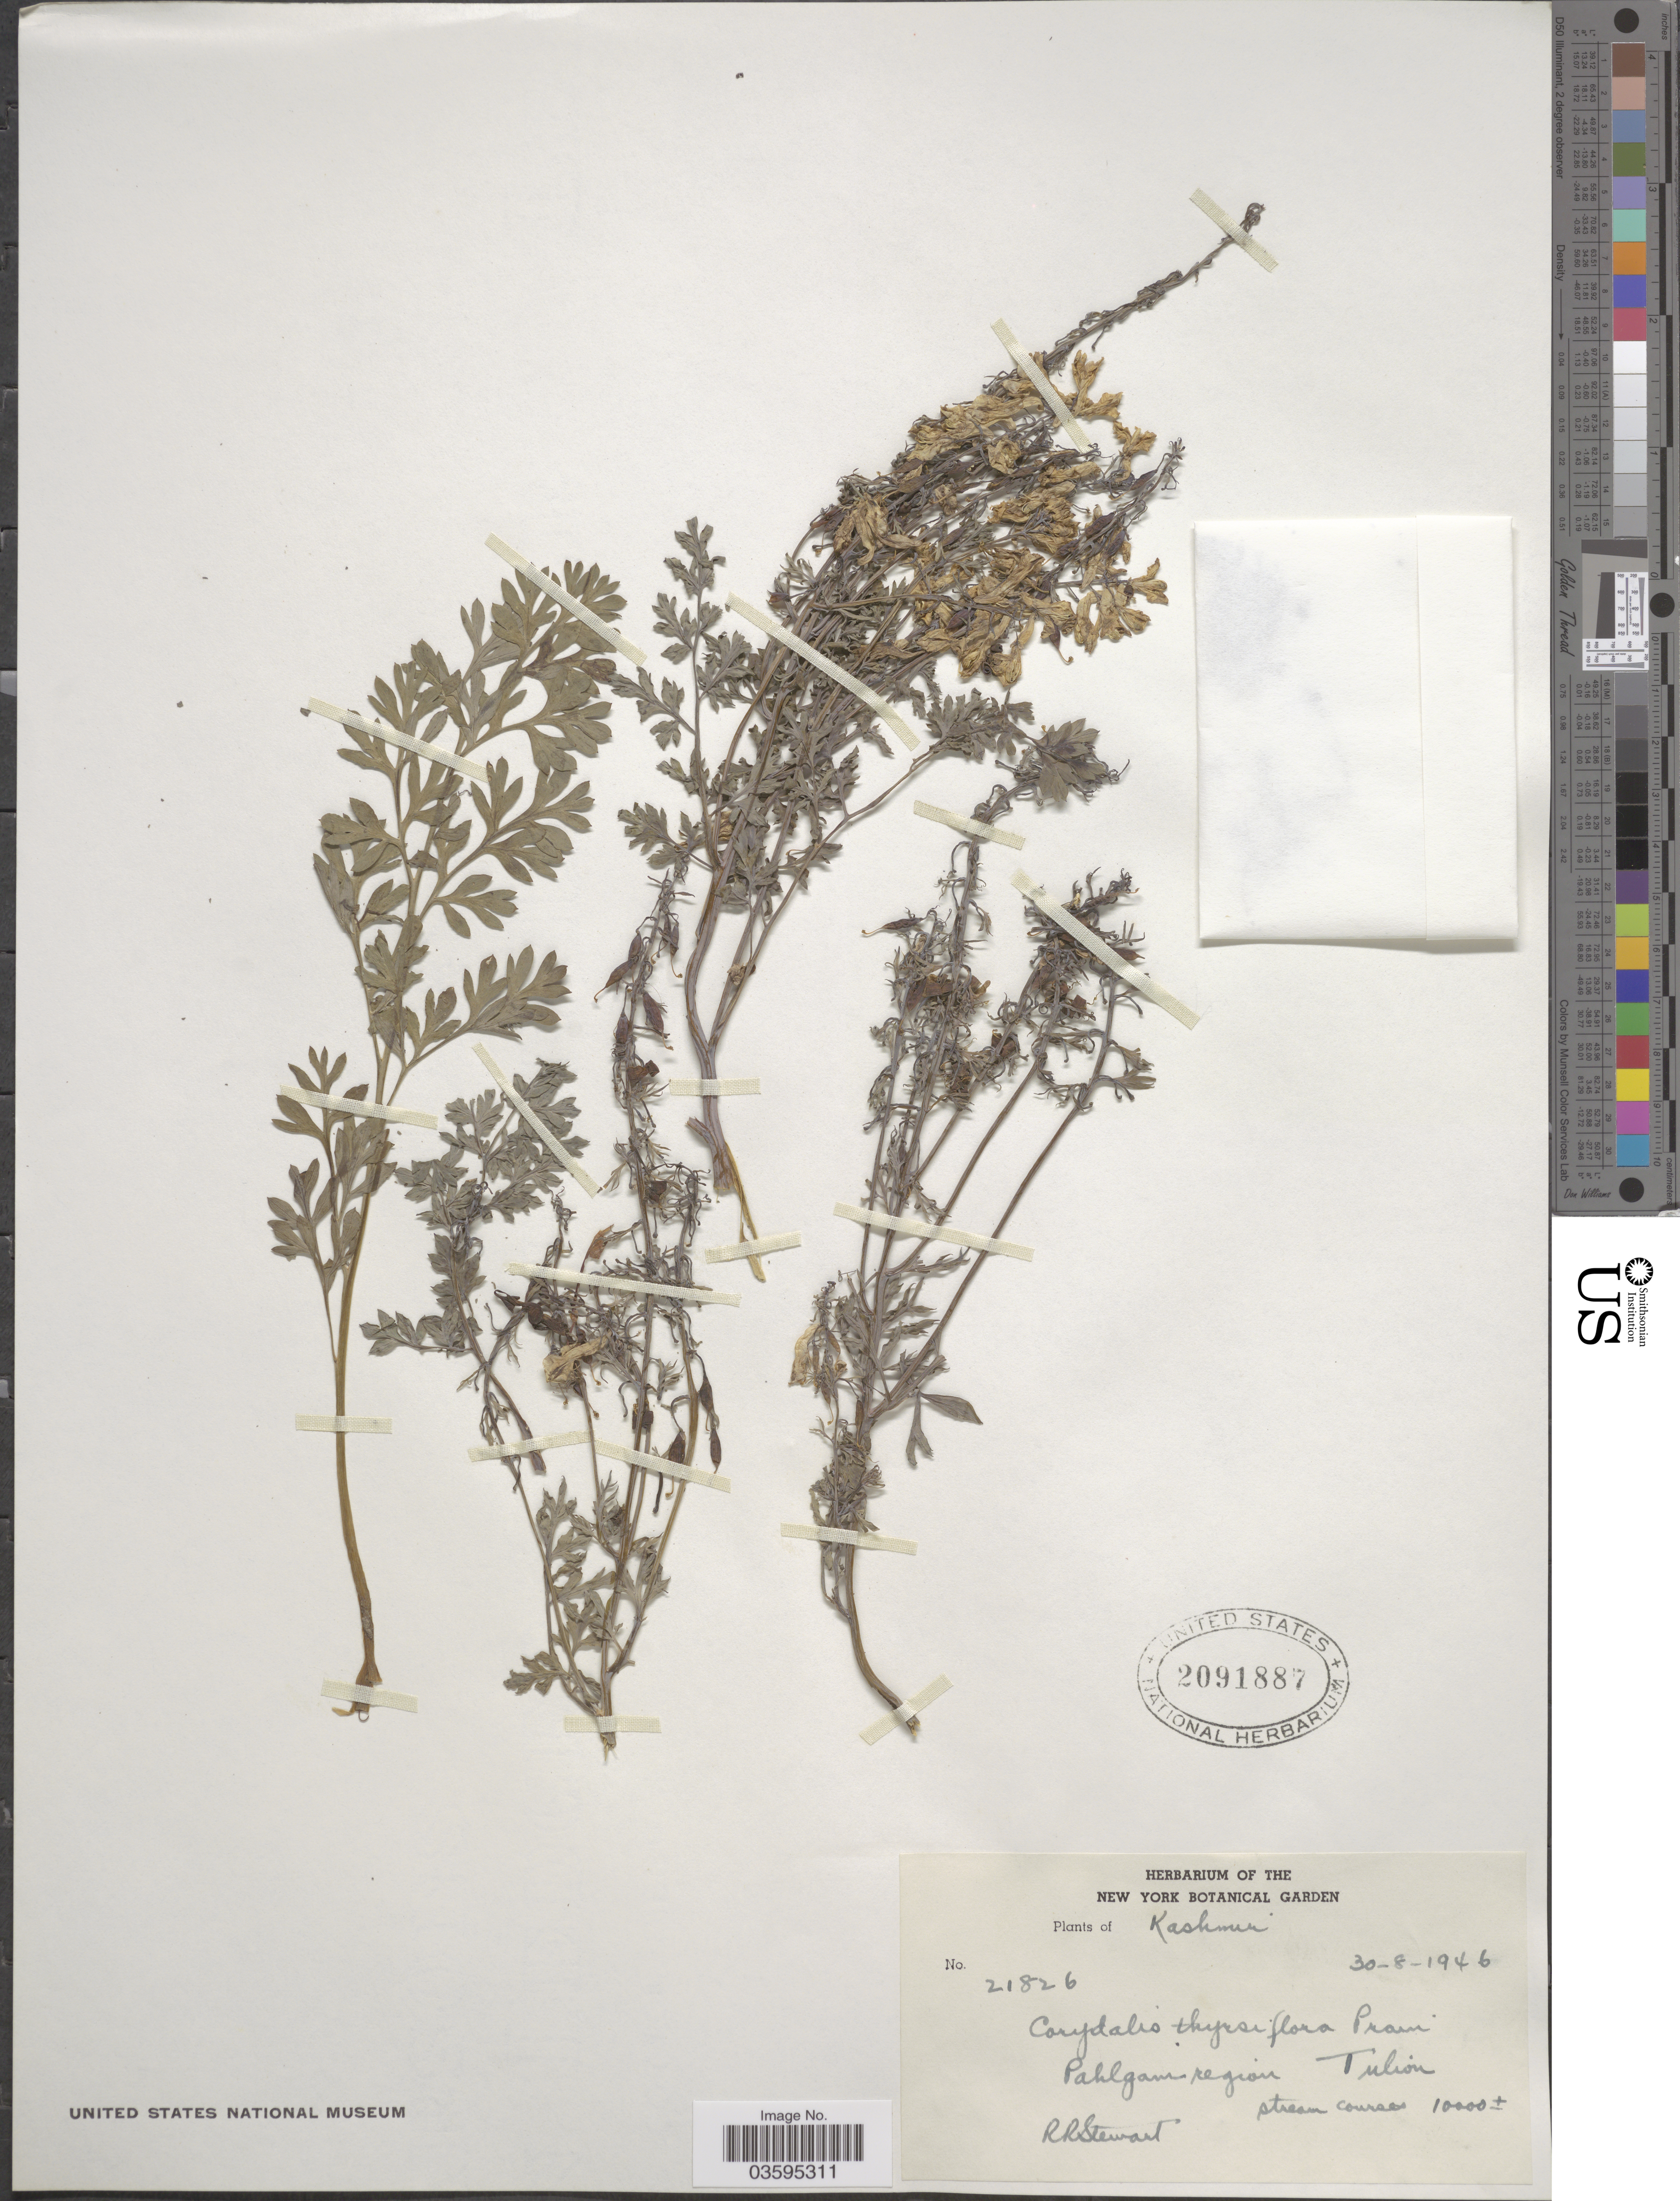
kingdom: Plantae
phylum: Tracheophyta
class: Magnoliopsida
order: Ranunculales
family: Papaveraceae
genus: Corydalis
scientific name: Corydalis thyrsiflora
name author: Prain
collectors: R. Stewart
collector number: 21826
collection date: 1946-08-30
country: India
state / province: Jammu and Kashmir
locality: Kashmir. Pahlgam region. Tulion.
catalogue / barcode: US 2091887